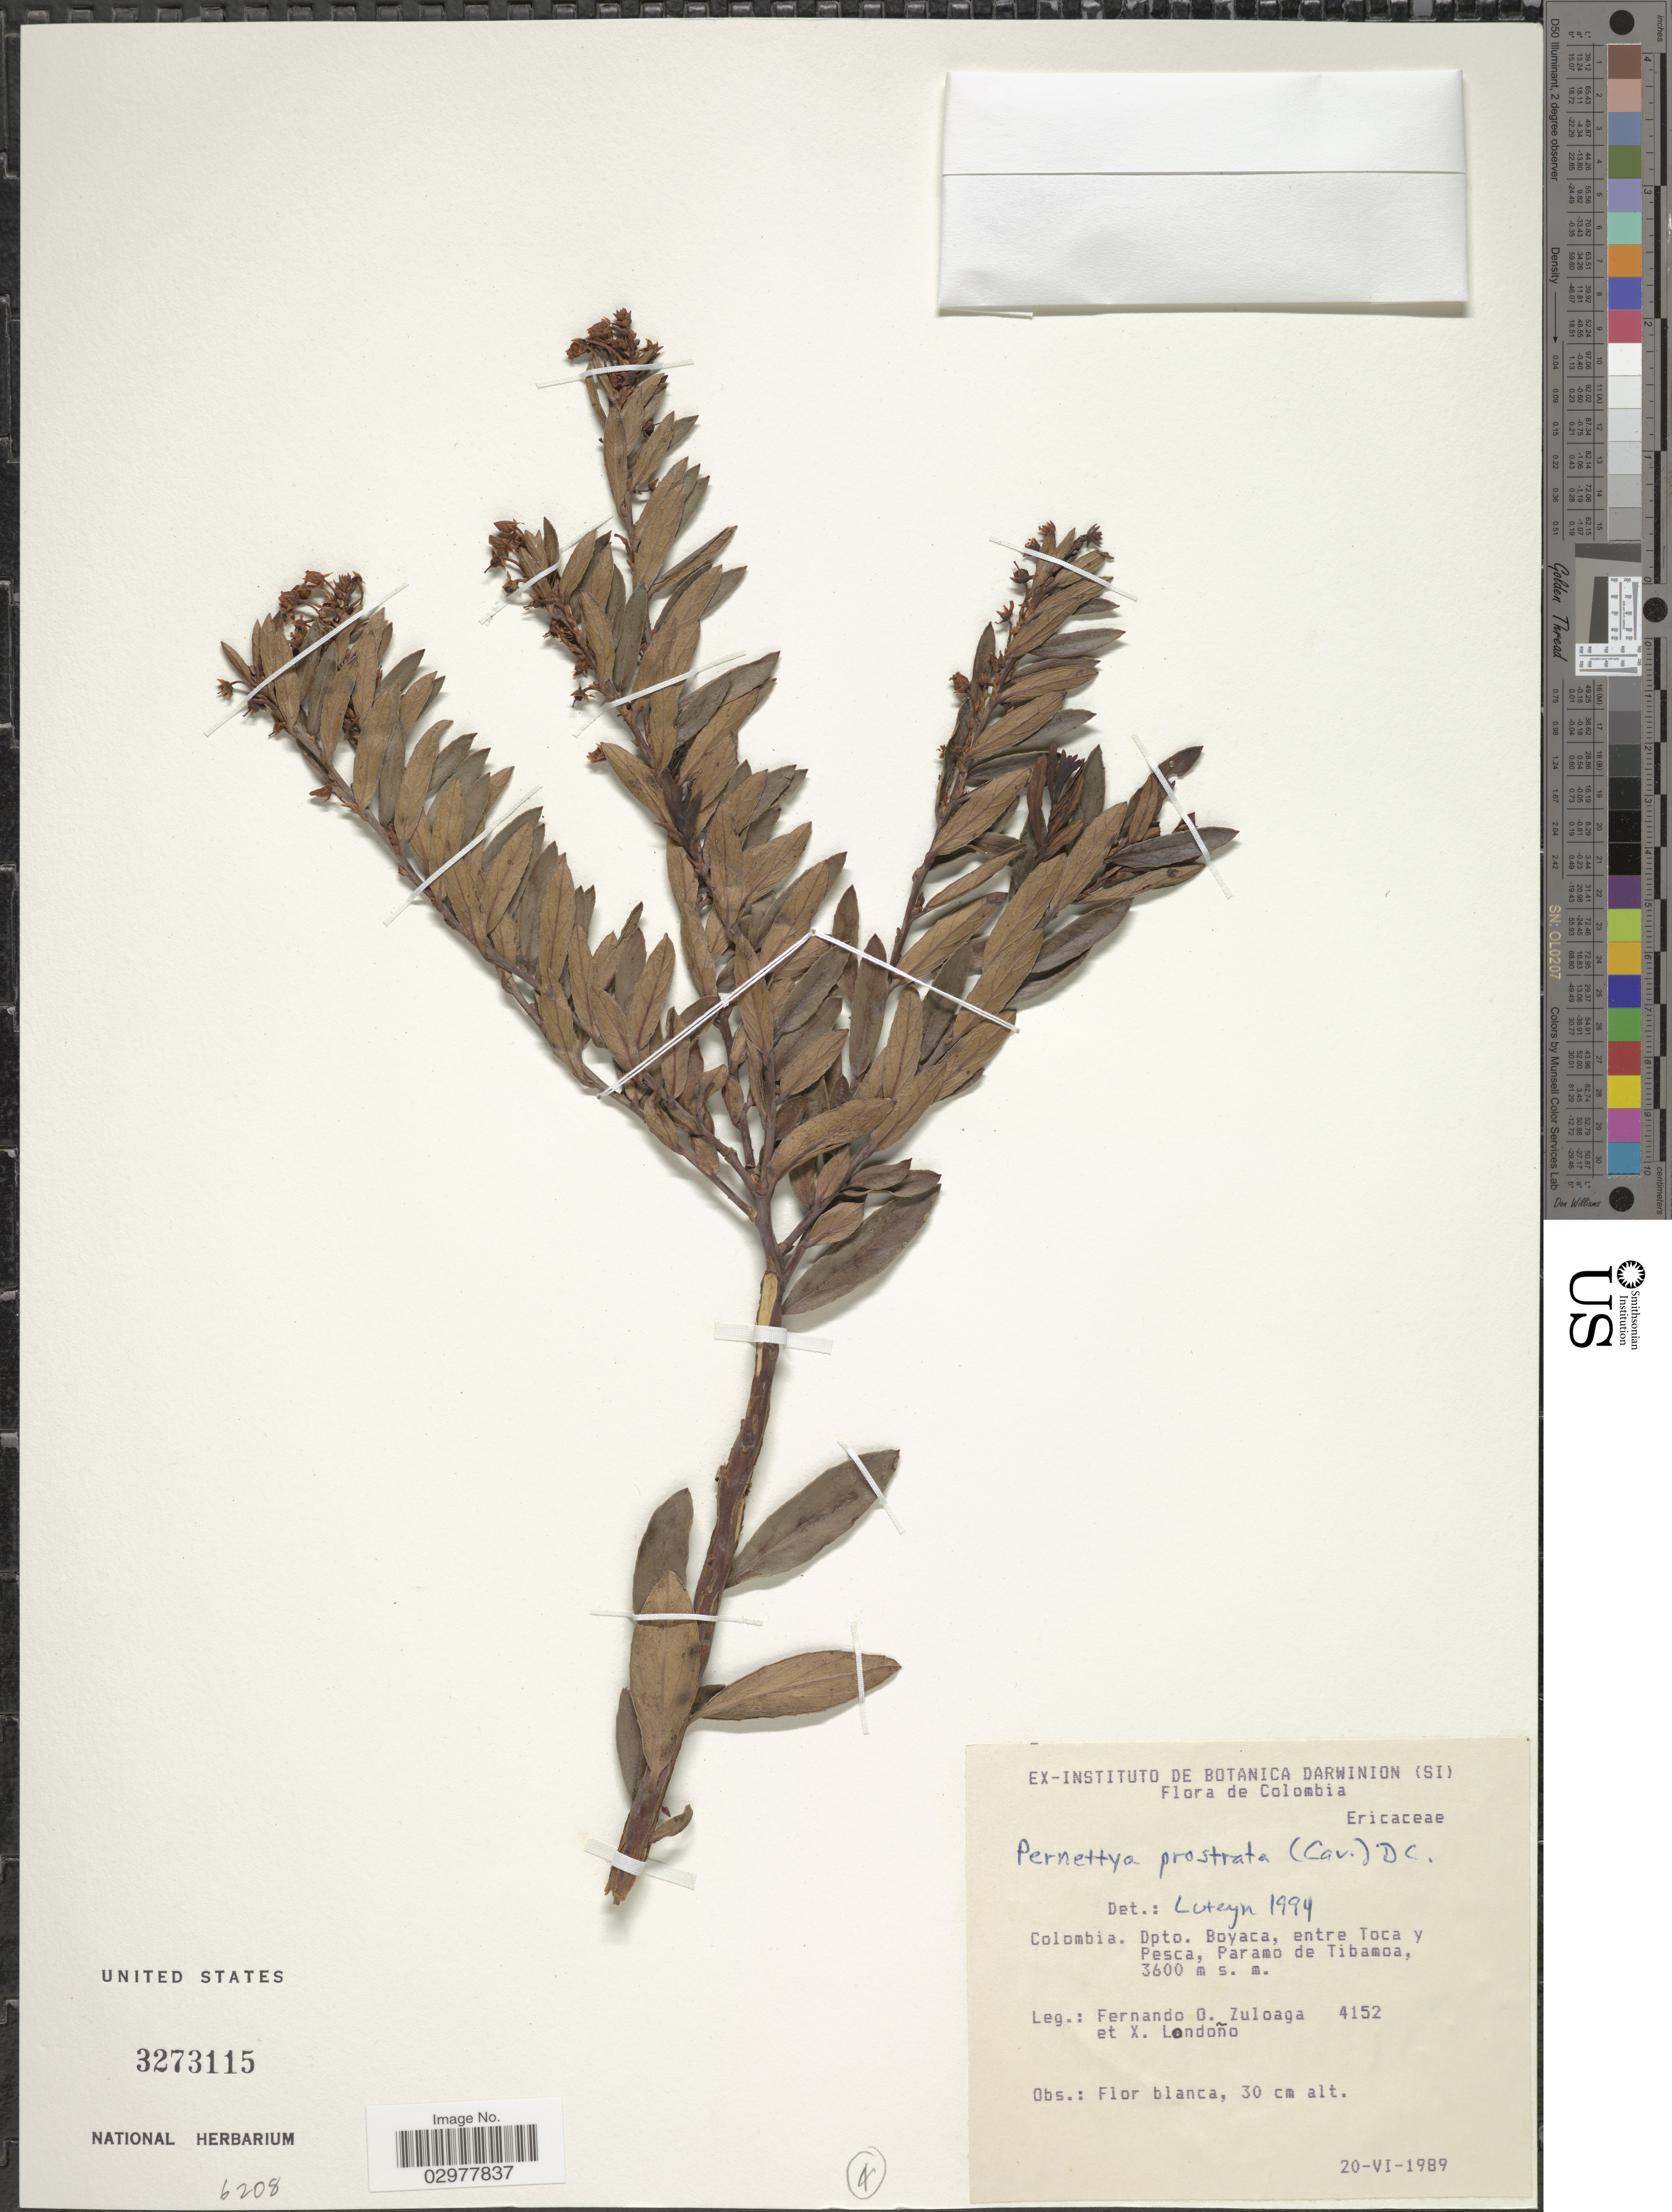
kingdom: Plantae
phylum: Tracheophyta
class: Magnoliopsida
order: Ericales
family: Ericaceae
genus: Pernettya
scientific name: Pernettya prostrata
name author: (Cav.) DC.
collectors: F. O. Zuloaga & X. Londoño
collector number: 4152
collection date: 1989-06-20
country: Colombia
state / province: Boyacá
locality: Dpto. Boyaca, entre Toca y Pesca, Paramo de Tibamoa.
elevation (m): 3600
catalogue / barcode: US 3273115